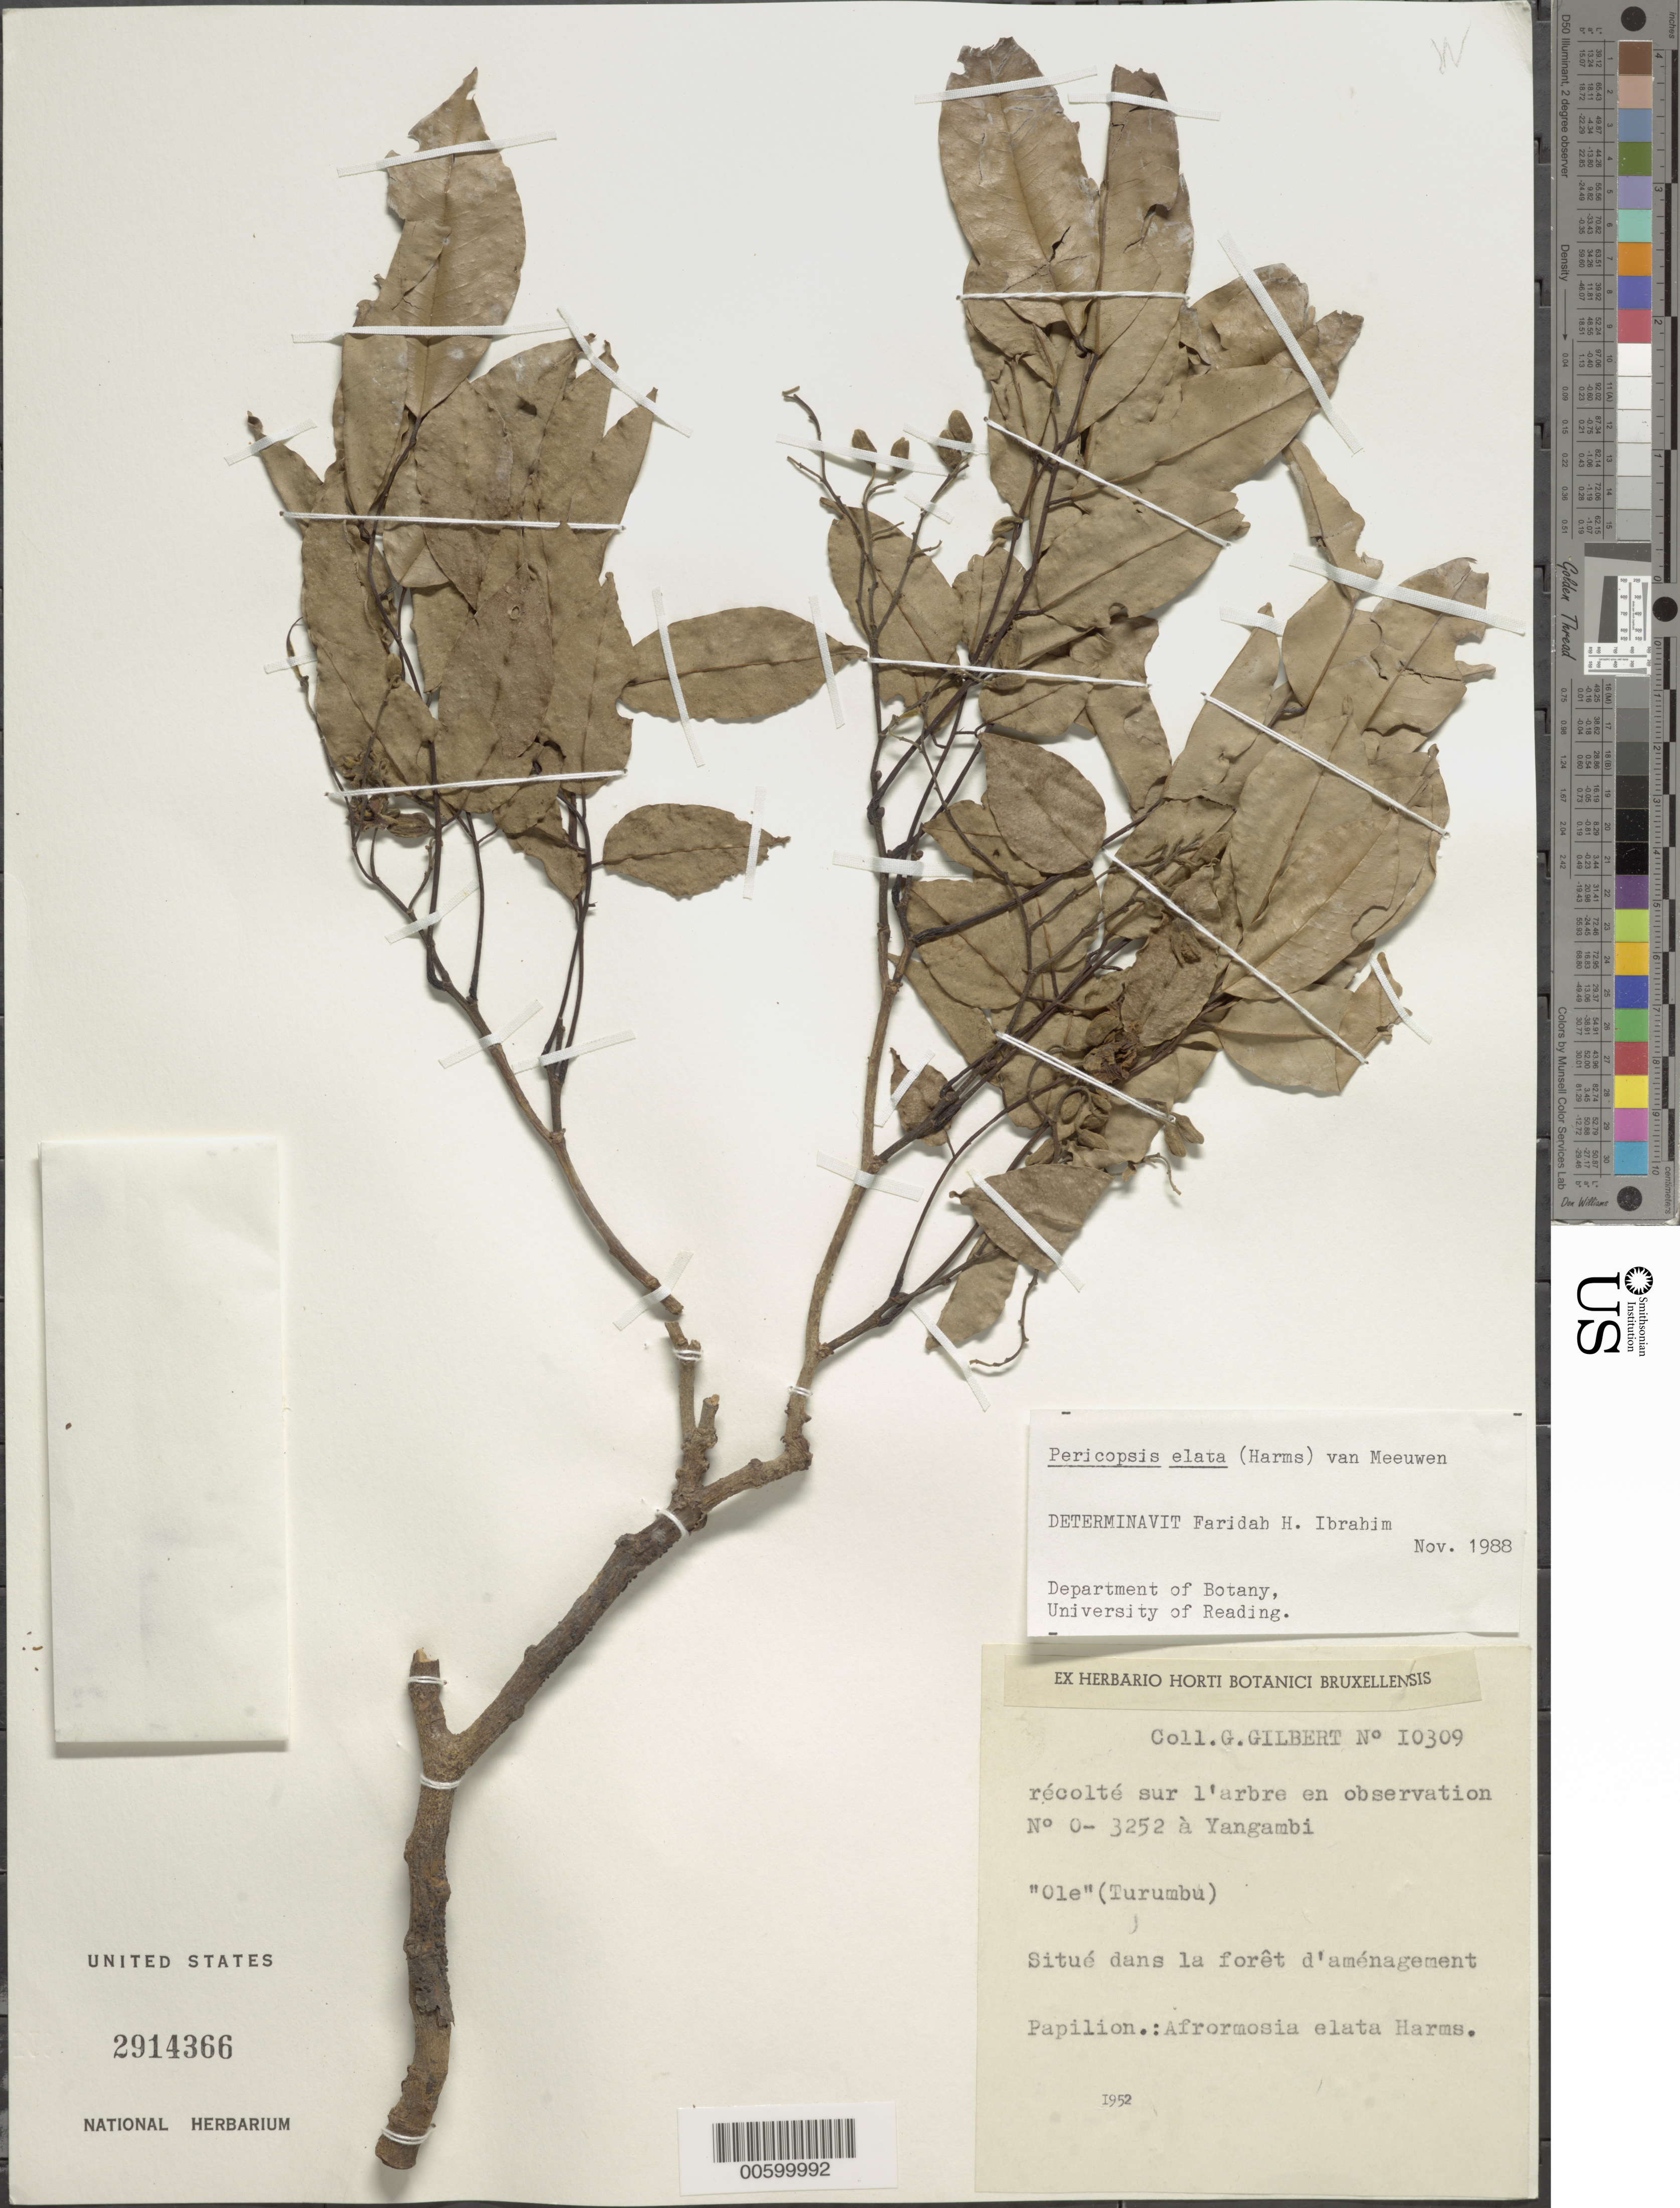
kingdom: Plantae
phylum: Tracheophyta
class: Magnoliopsida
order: Fabales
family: Fabaceae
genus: Pericopsis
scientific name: Pericopsis elata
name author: Harms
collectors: G. Gilbert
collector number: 10309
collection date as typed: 1952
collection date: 1952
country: Congo, Democratic Republic of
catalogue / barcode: US 2914366